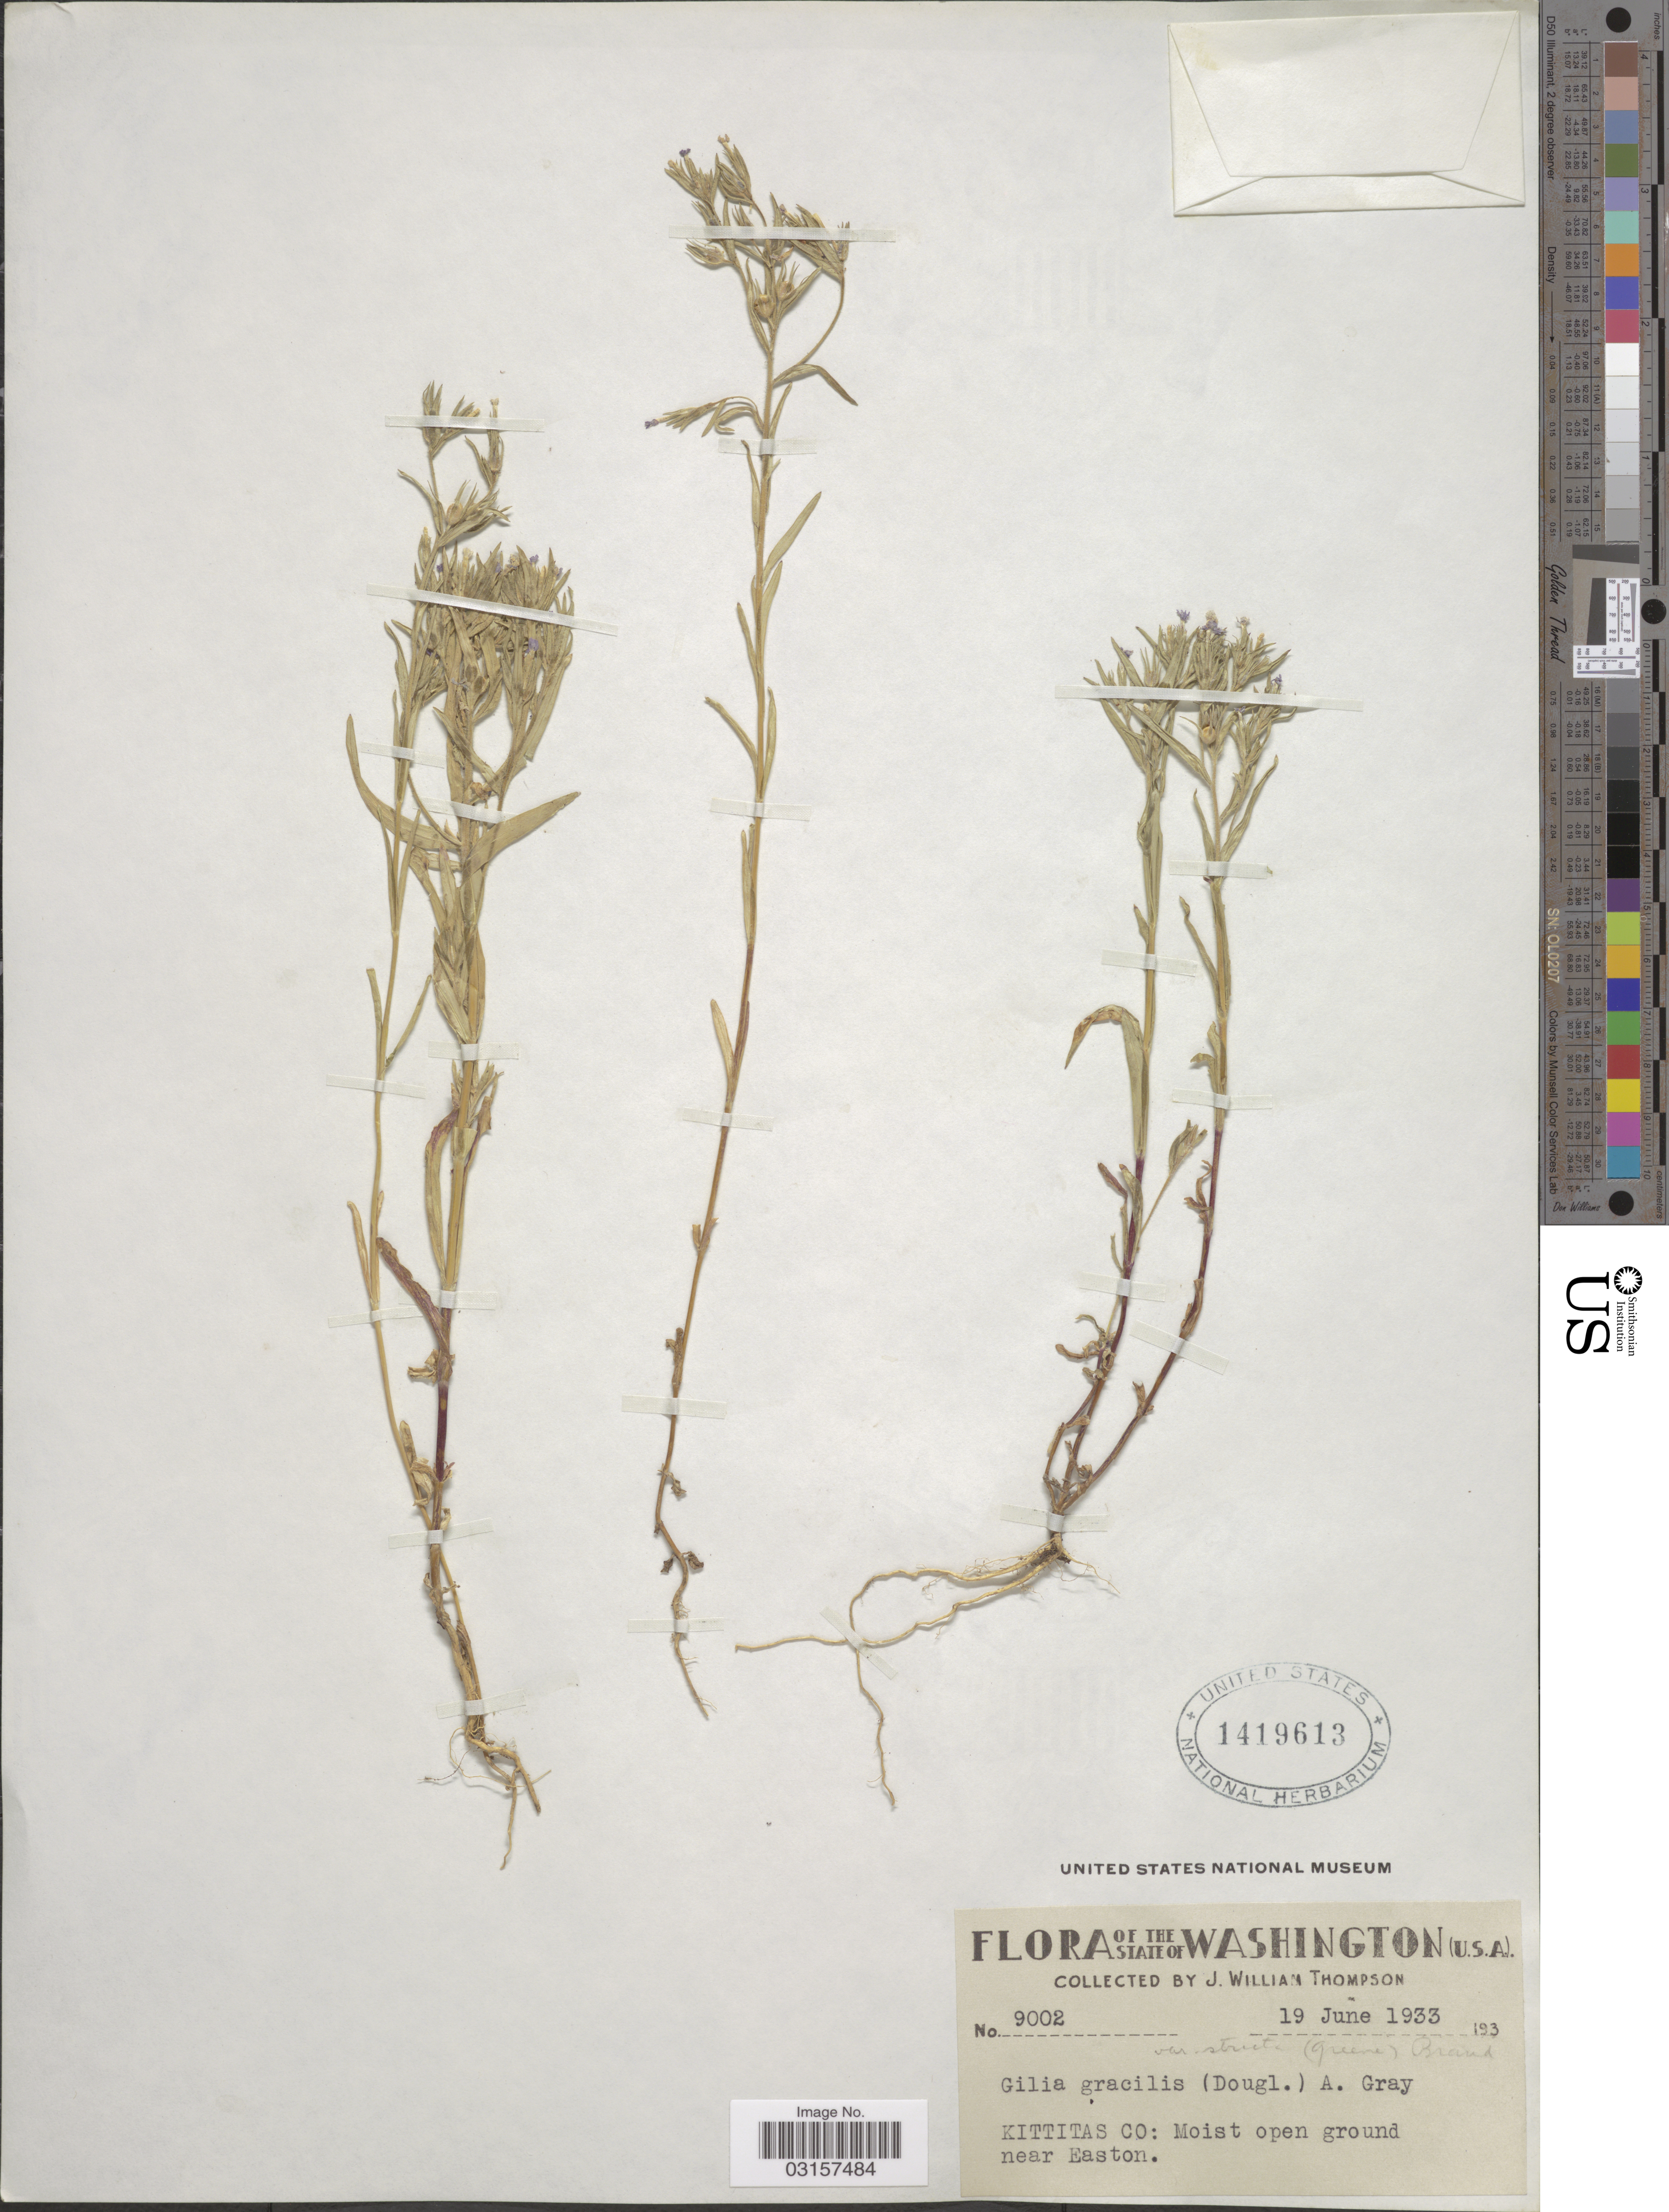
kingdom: Plantae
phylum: Tracheophyta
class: Magnoliopsida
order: Ericales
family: Polemoniaceae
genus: Microsteris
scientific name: Microsteris gracilis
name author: (Hook.) Greene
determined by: (US) Smithsonian Institution - National Museum of Natural History - Department of Botany (UNITED STATES)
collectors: J. W. Thompson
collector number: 9002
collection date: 1933-06-19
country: United States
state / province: Washington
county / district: Kittitas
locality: Kittitas Co: Moist open ground near Easton.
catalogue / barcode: US 1419613